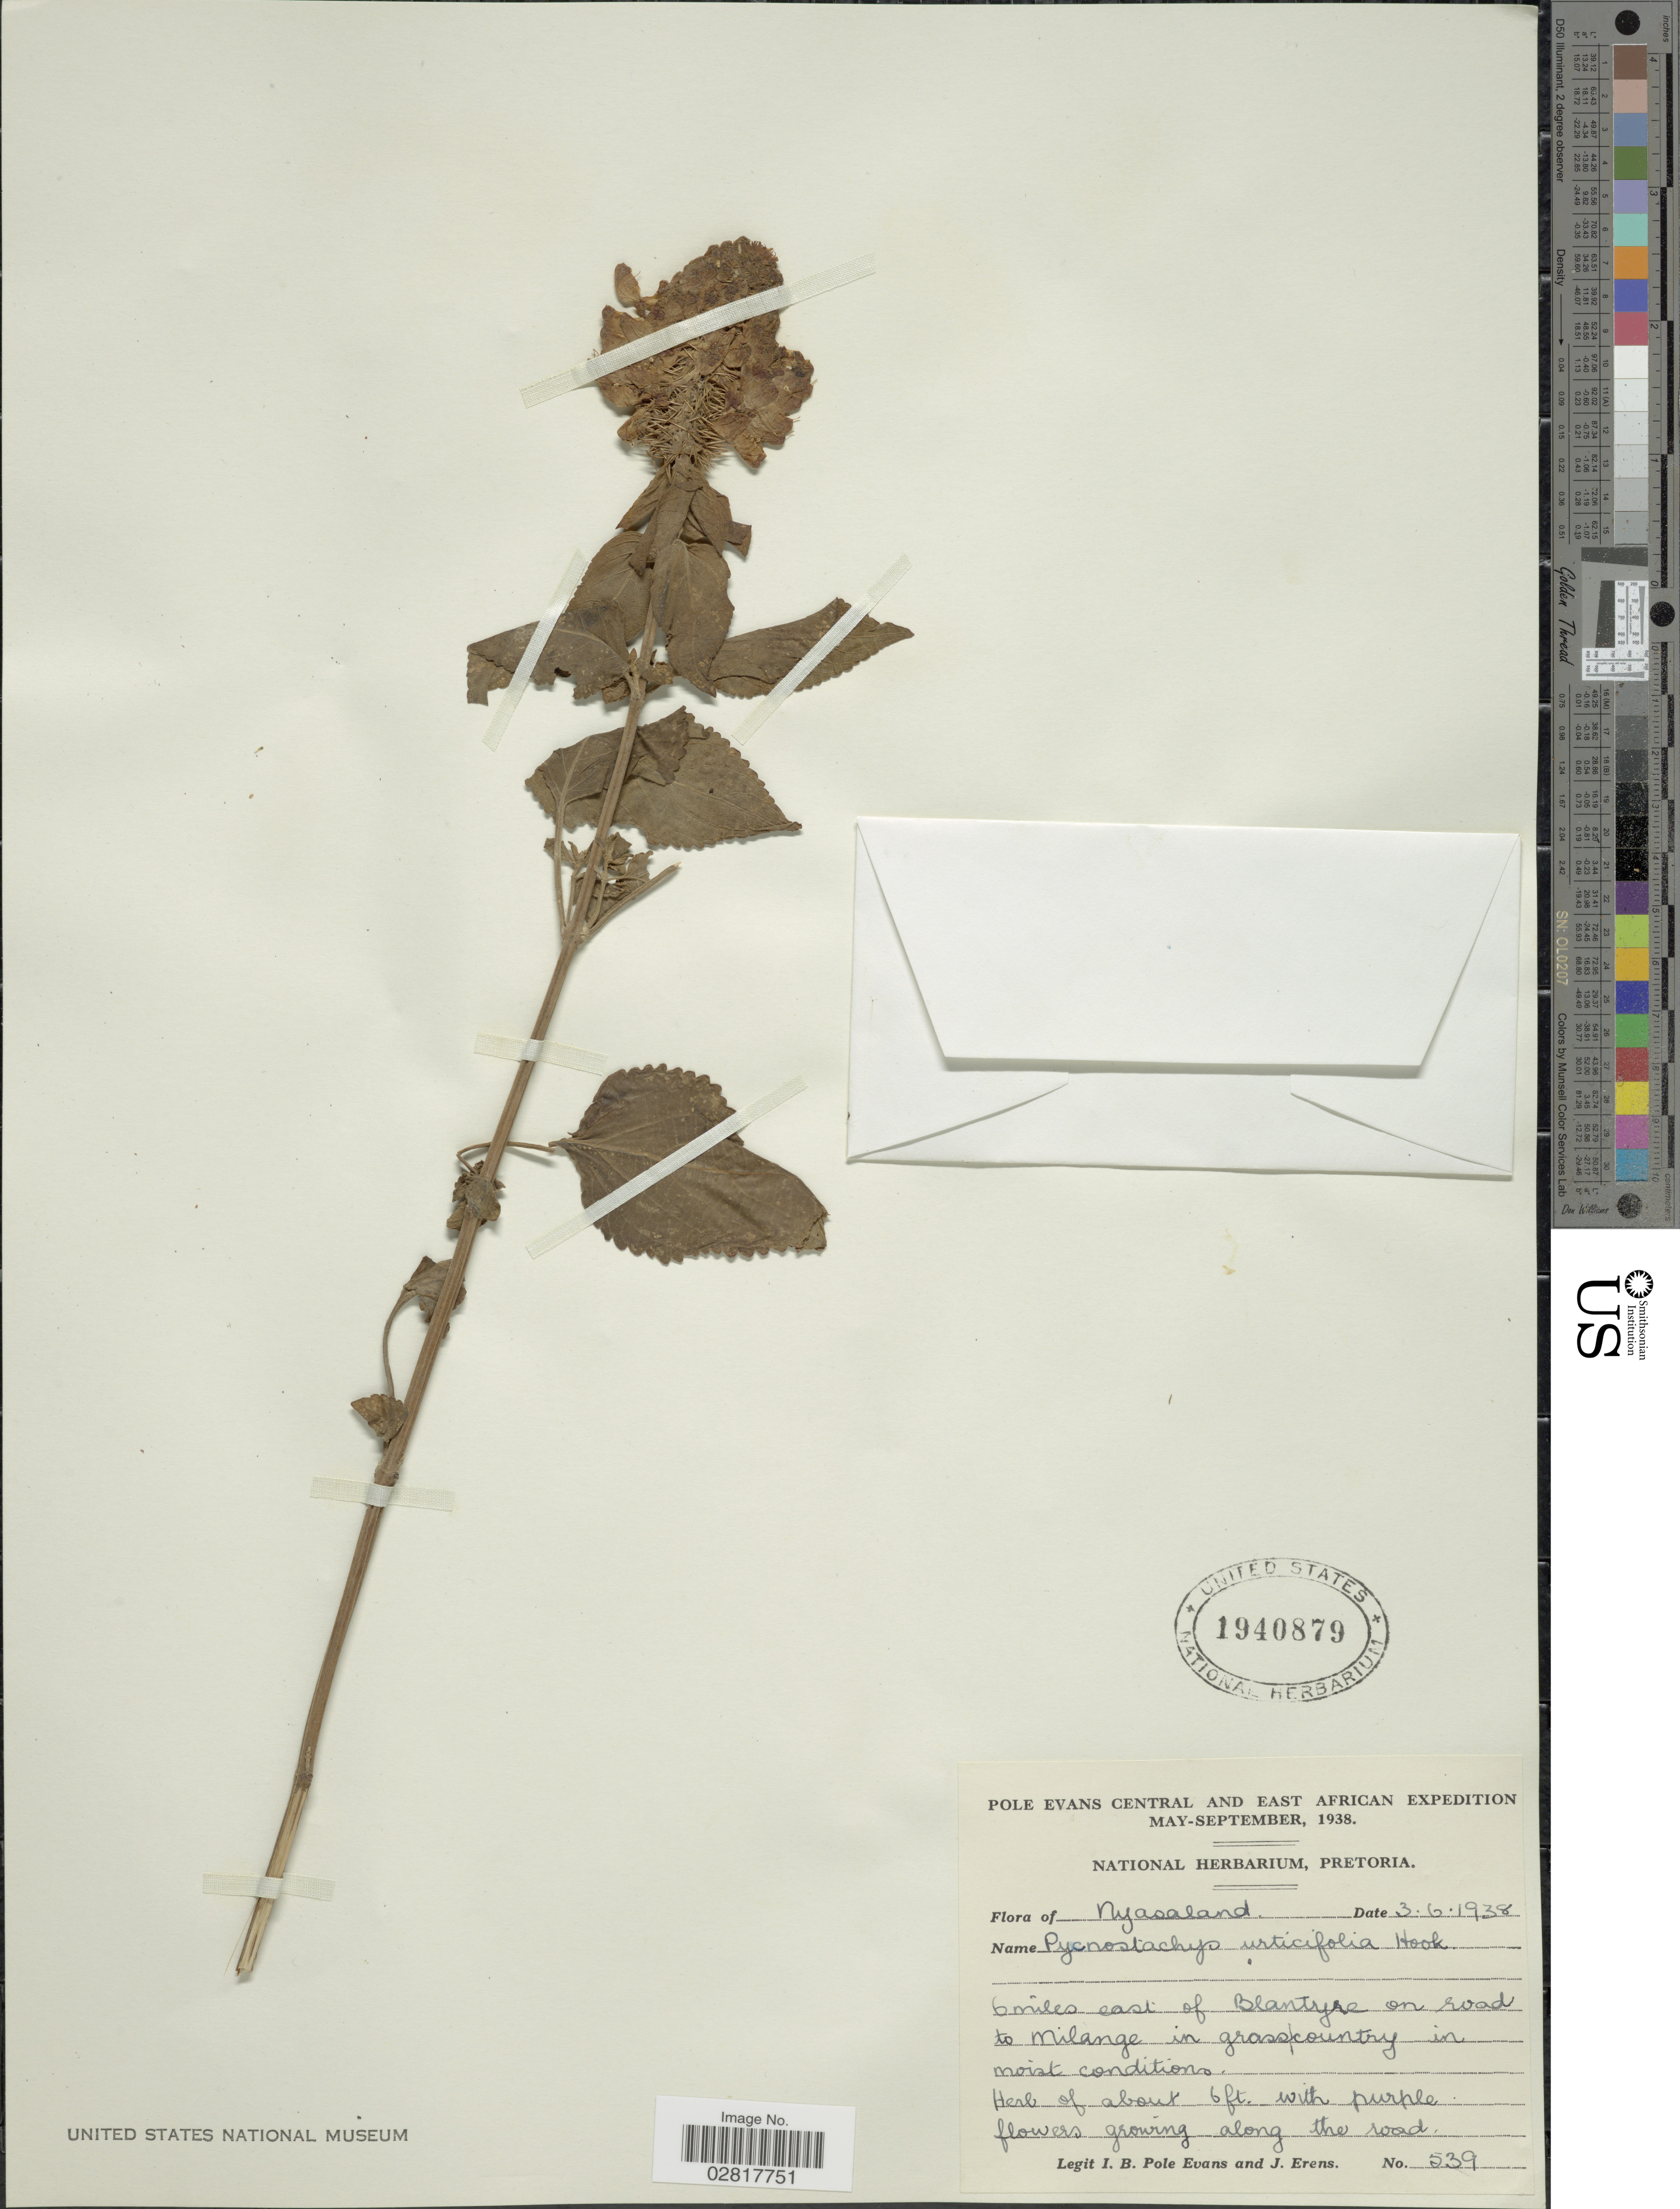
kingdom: Plantae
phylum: Tracheophyta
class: Magnoliopsida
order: Lamiales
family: Lamiaceae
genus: Pycnostachys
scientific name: Pycnostachys urticifolia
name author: Hook.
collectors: I. B. Pole-Evans & J. Erens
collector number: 539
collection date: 1938-06-03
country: Malawi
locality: Nyasaland. 6 miles east of Blantyre on road to Milange in grass country in moist conditions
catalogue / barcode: US 1940879